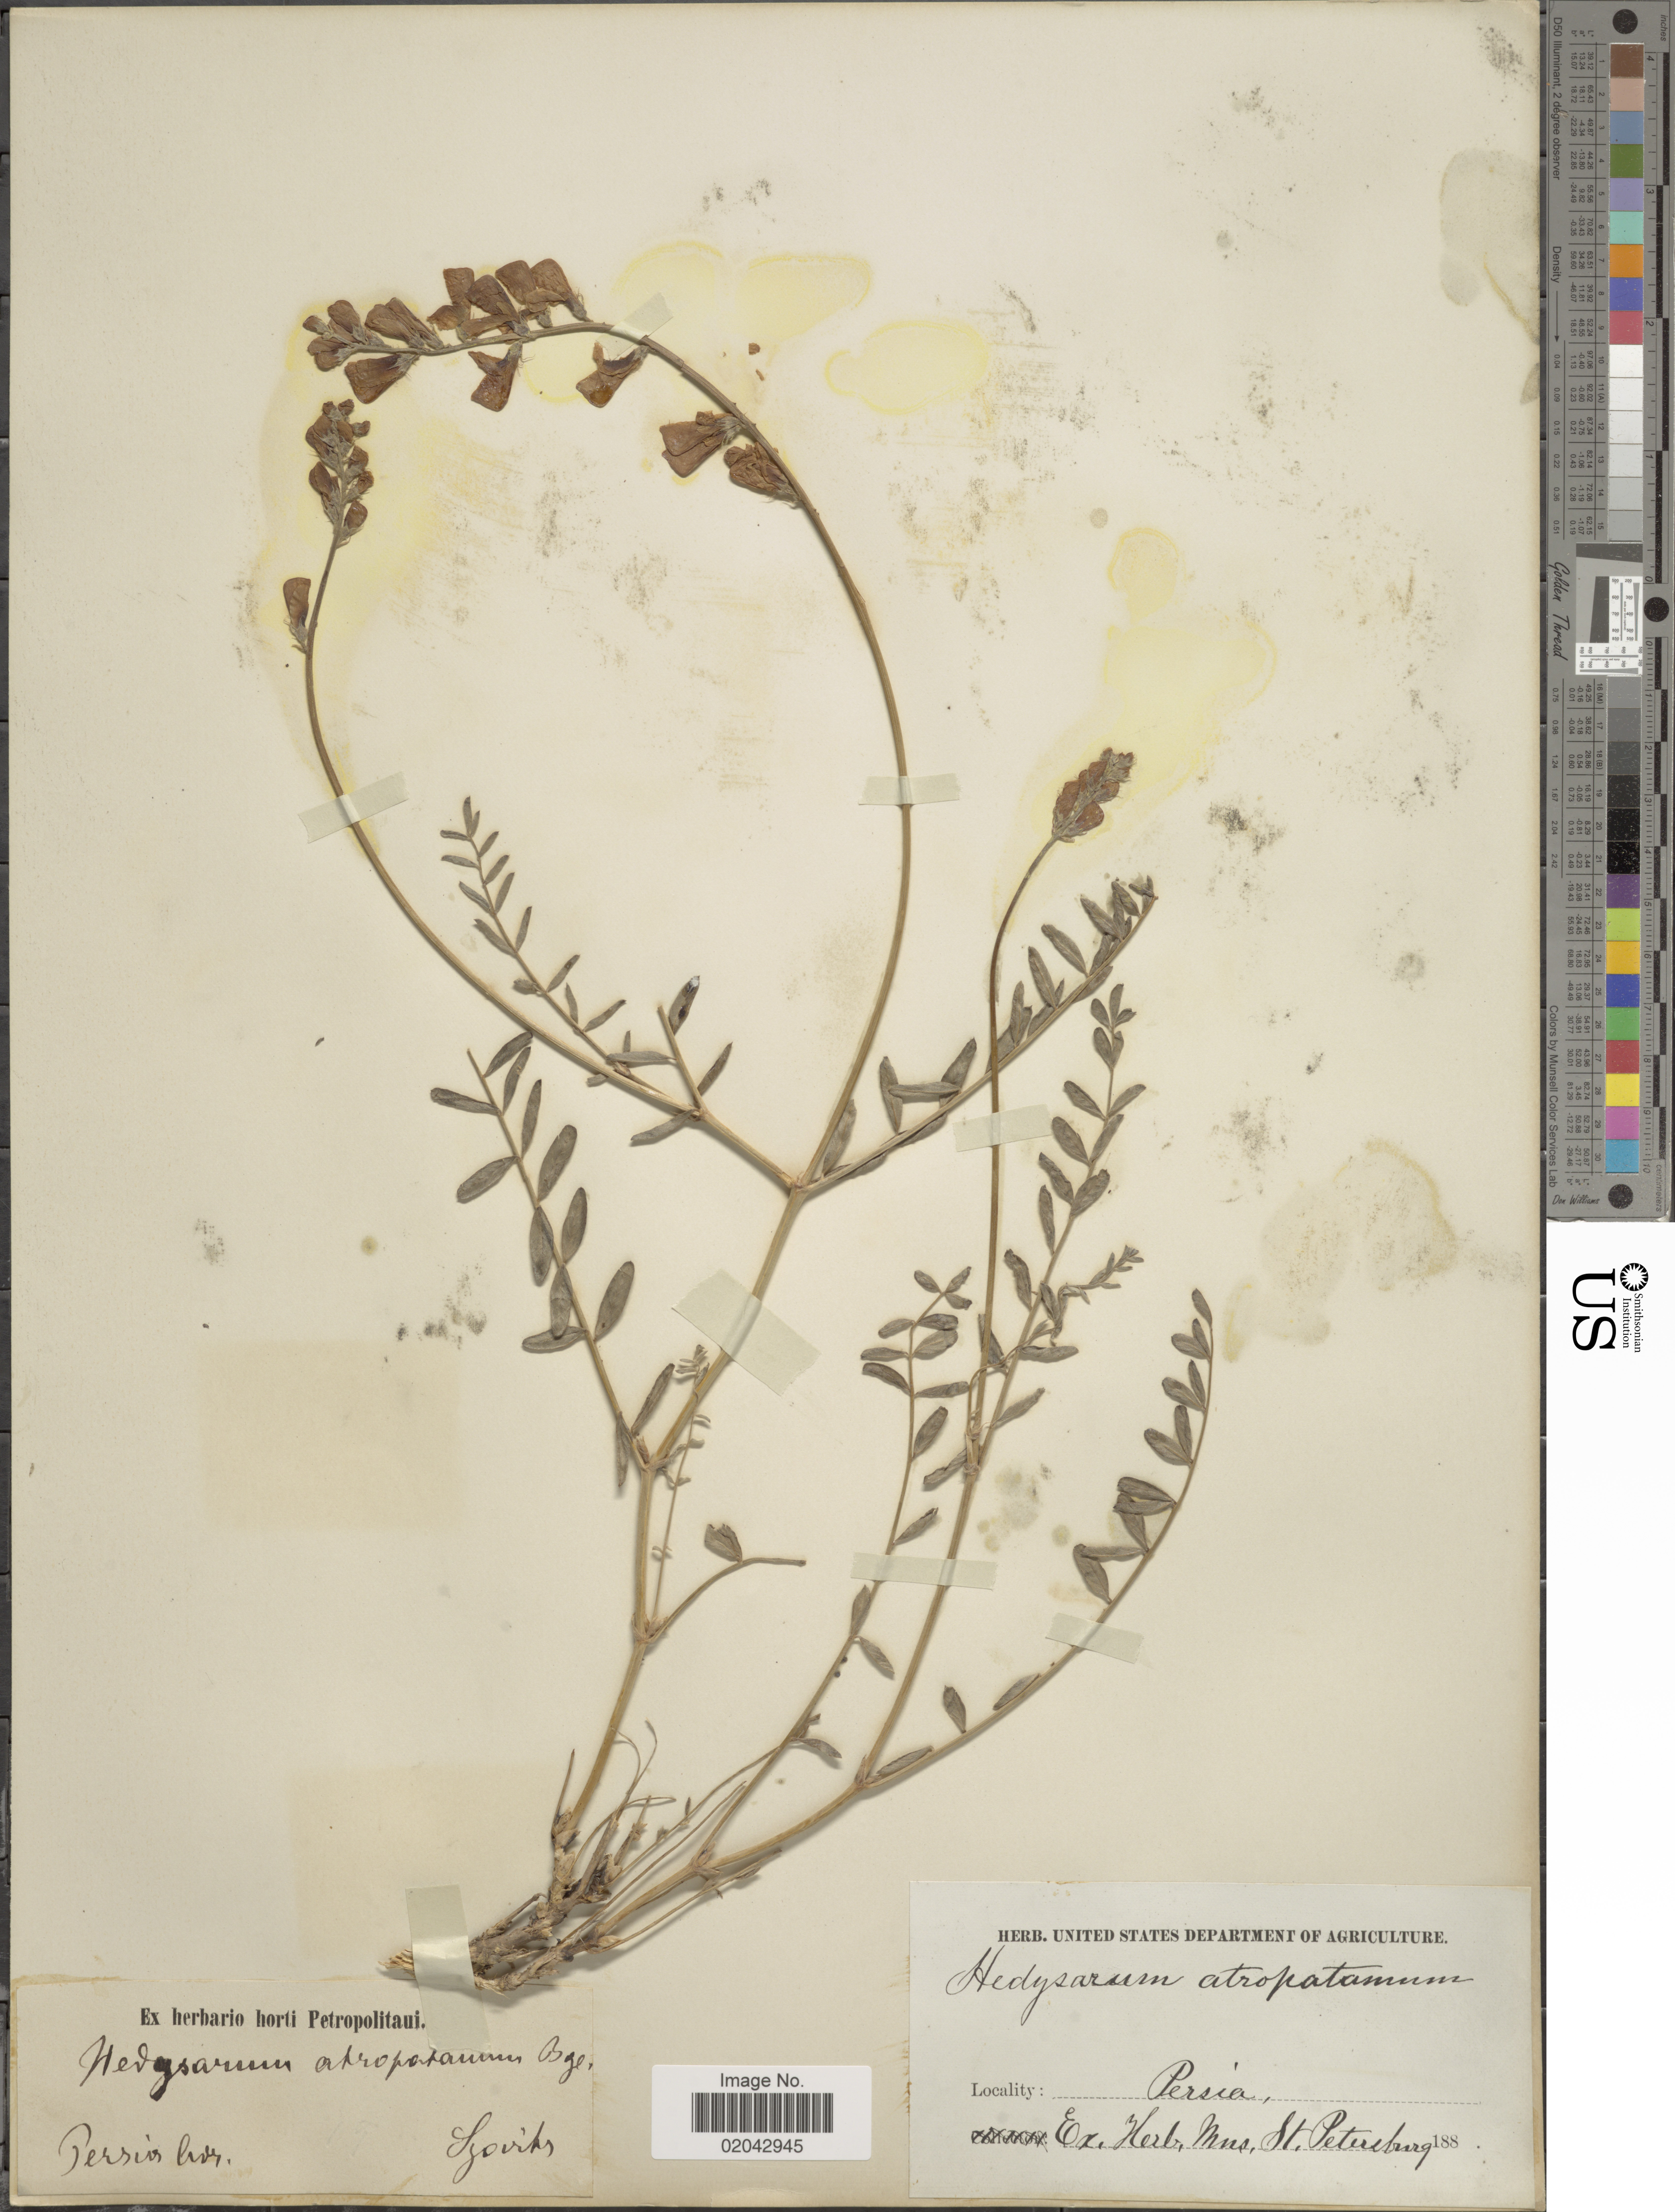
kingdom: Plantae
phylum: Tracheophyta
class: Magnoliopsida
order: Fabales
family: Fabaceae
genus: Hedysarum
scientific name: Hedysarum atropatanum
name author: Boiss.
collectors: Szovits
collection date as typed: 188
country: Iran